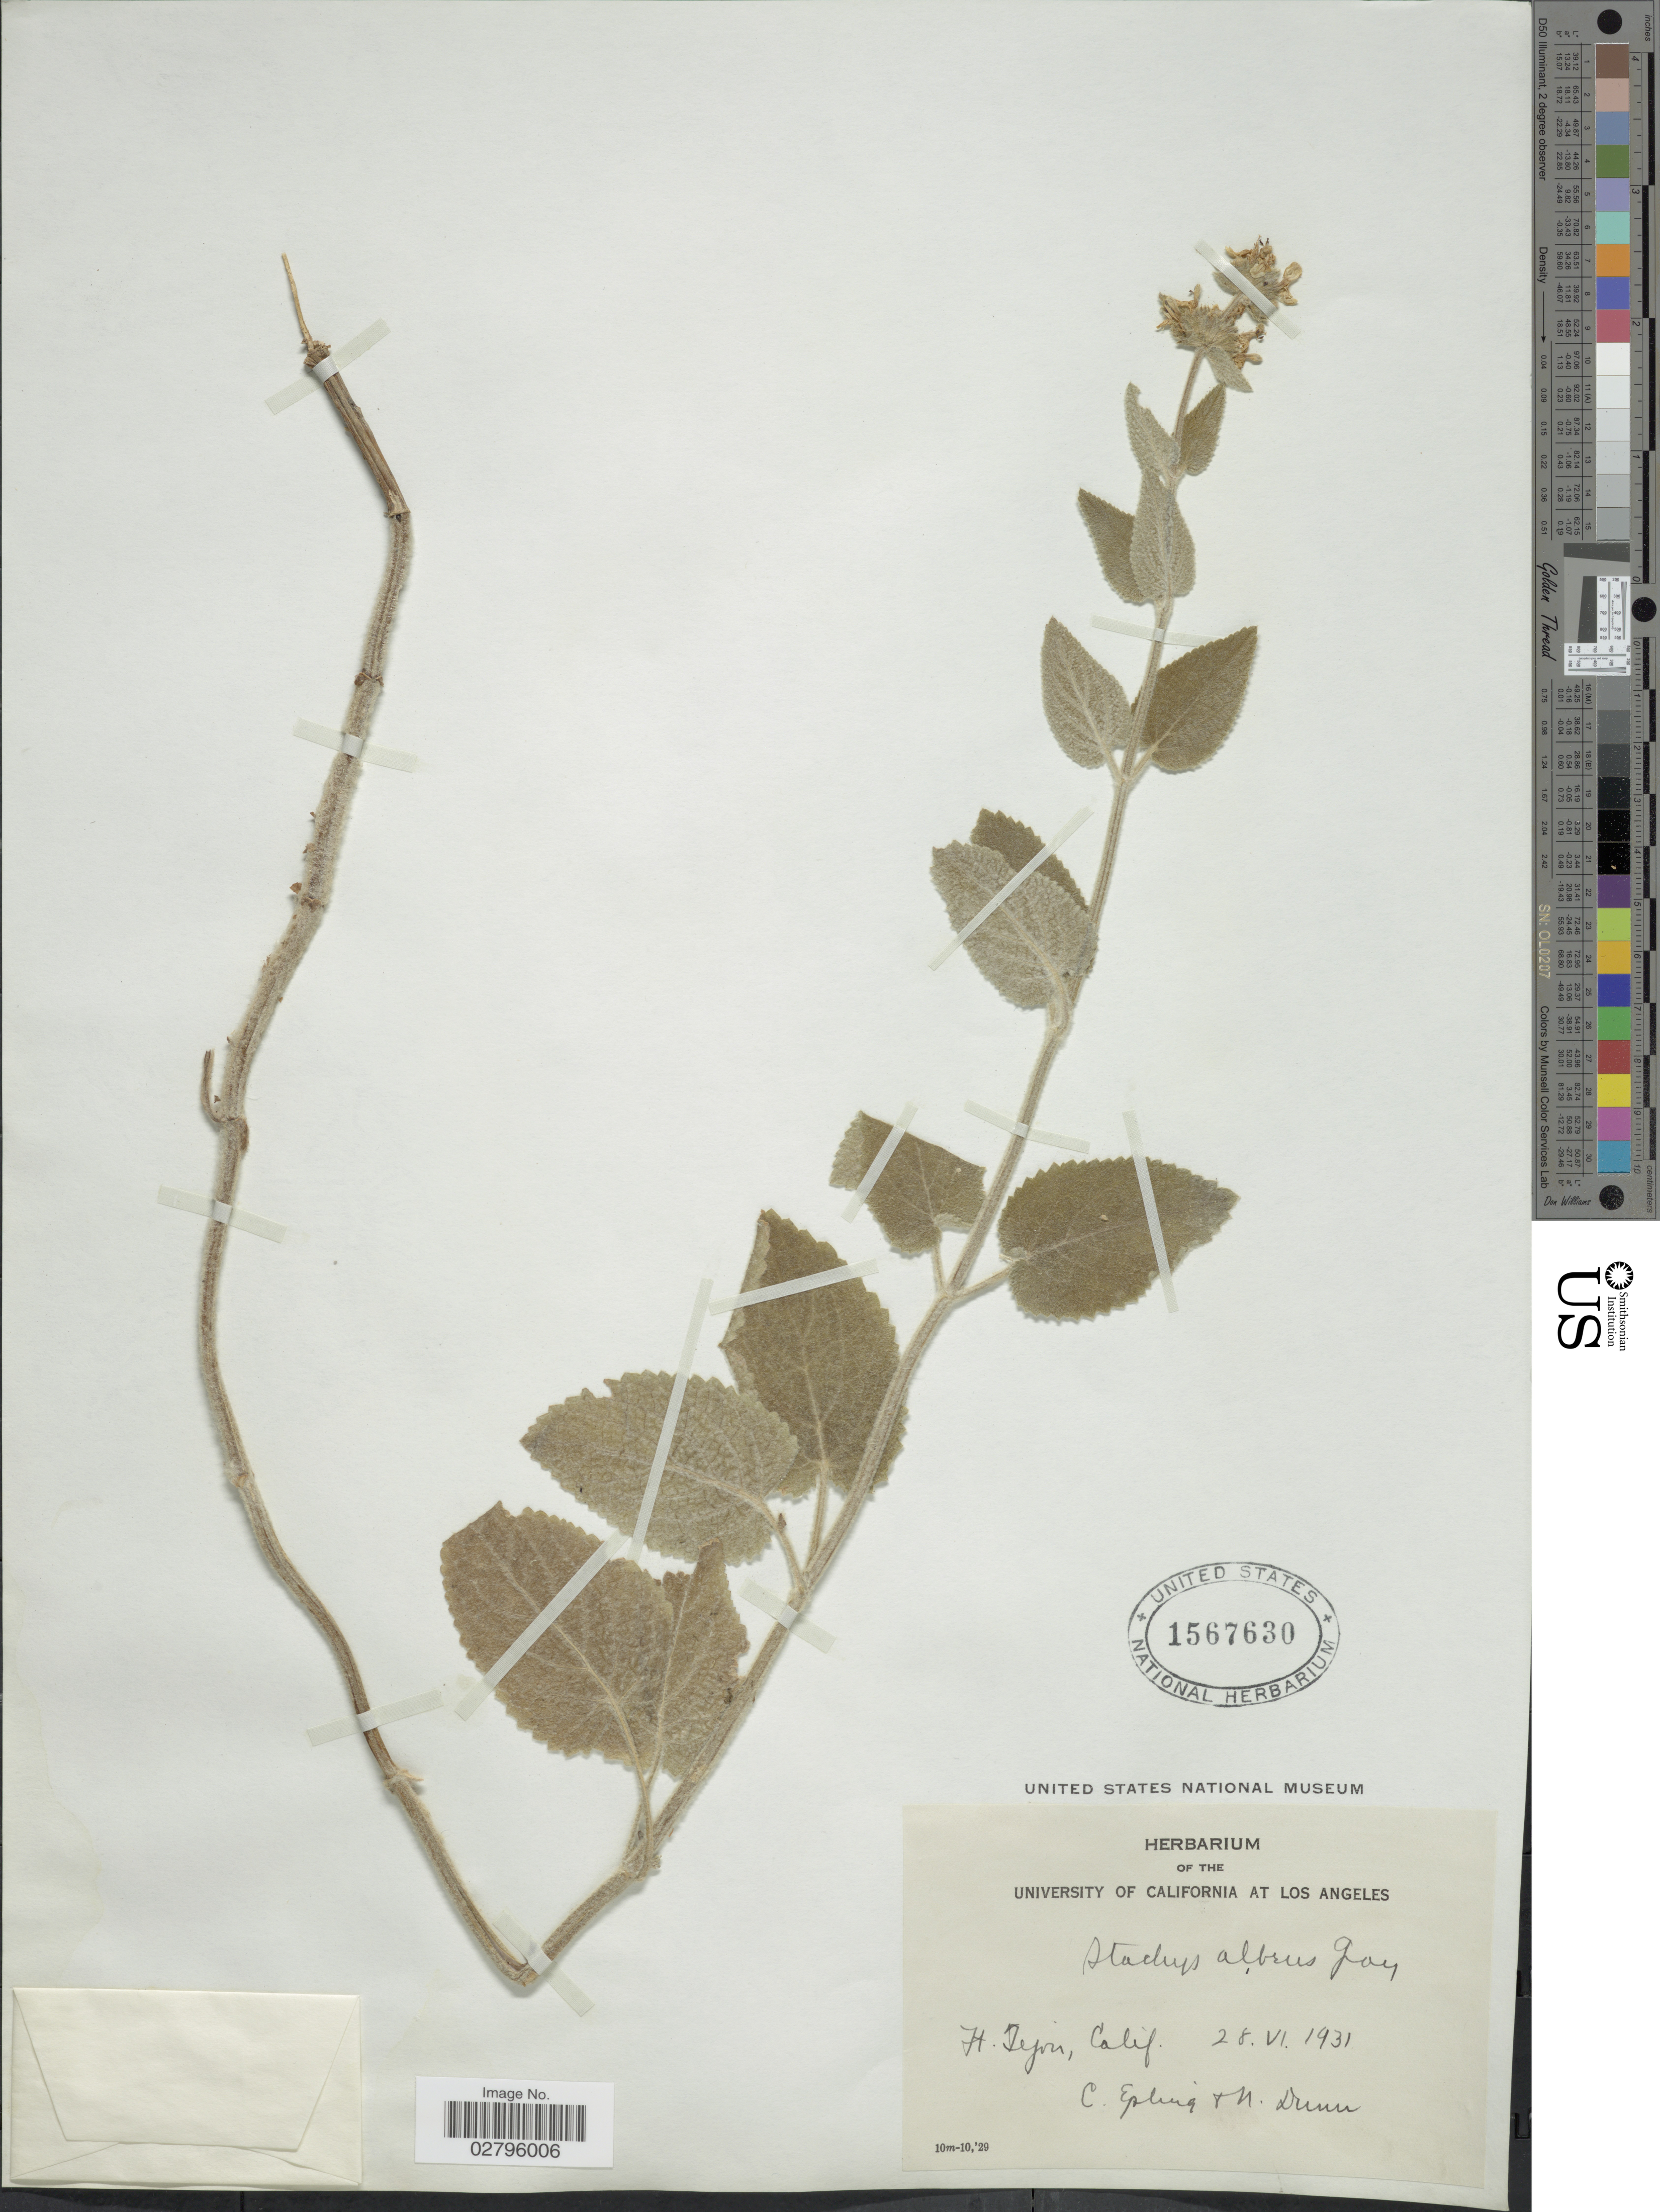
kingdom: Plantae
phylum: Tracheophyta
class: Magnoliopsida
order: Lamiales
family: Lamiaceae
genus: Stachys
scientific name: Stachys albens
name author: A. Gray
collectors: C. C. Epling & N. Dunn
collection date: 1931-06-28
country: United States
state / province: California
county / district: Kern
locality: Ft. Tejon.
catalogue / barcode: US 1567630